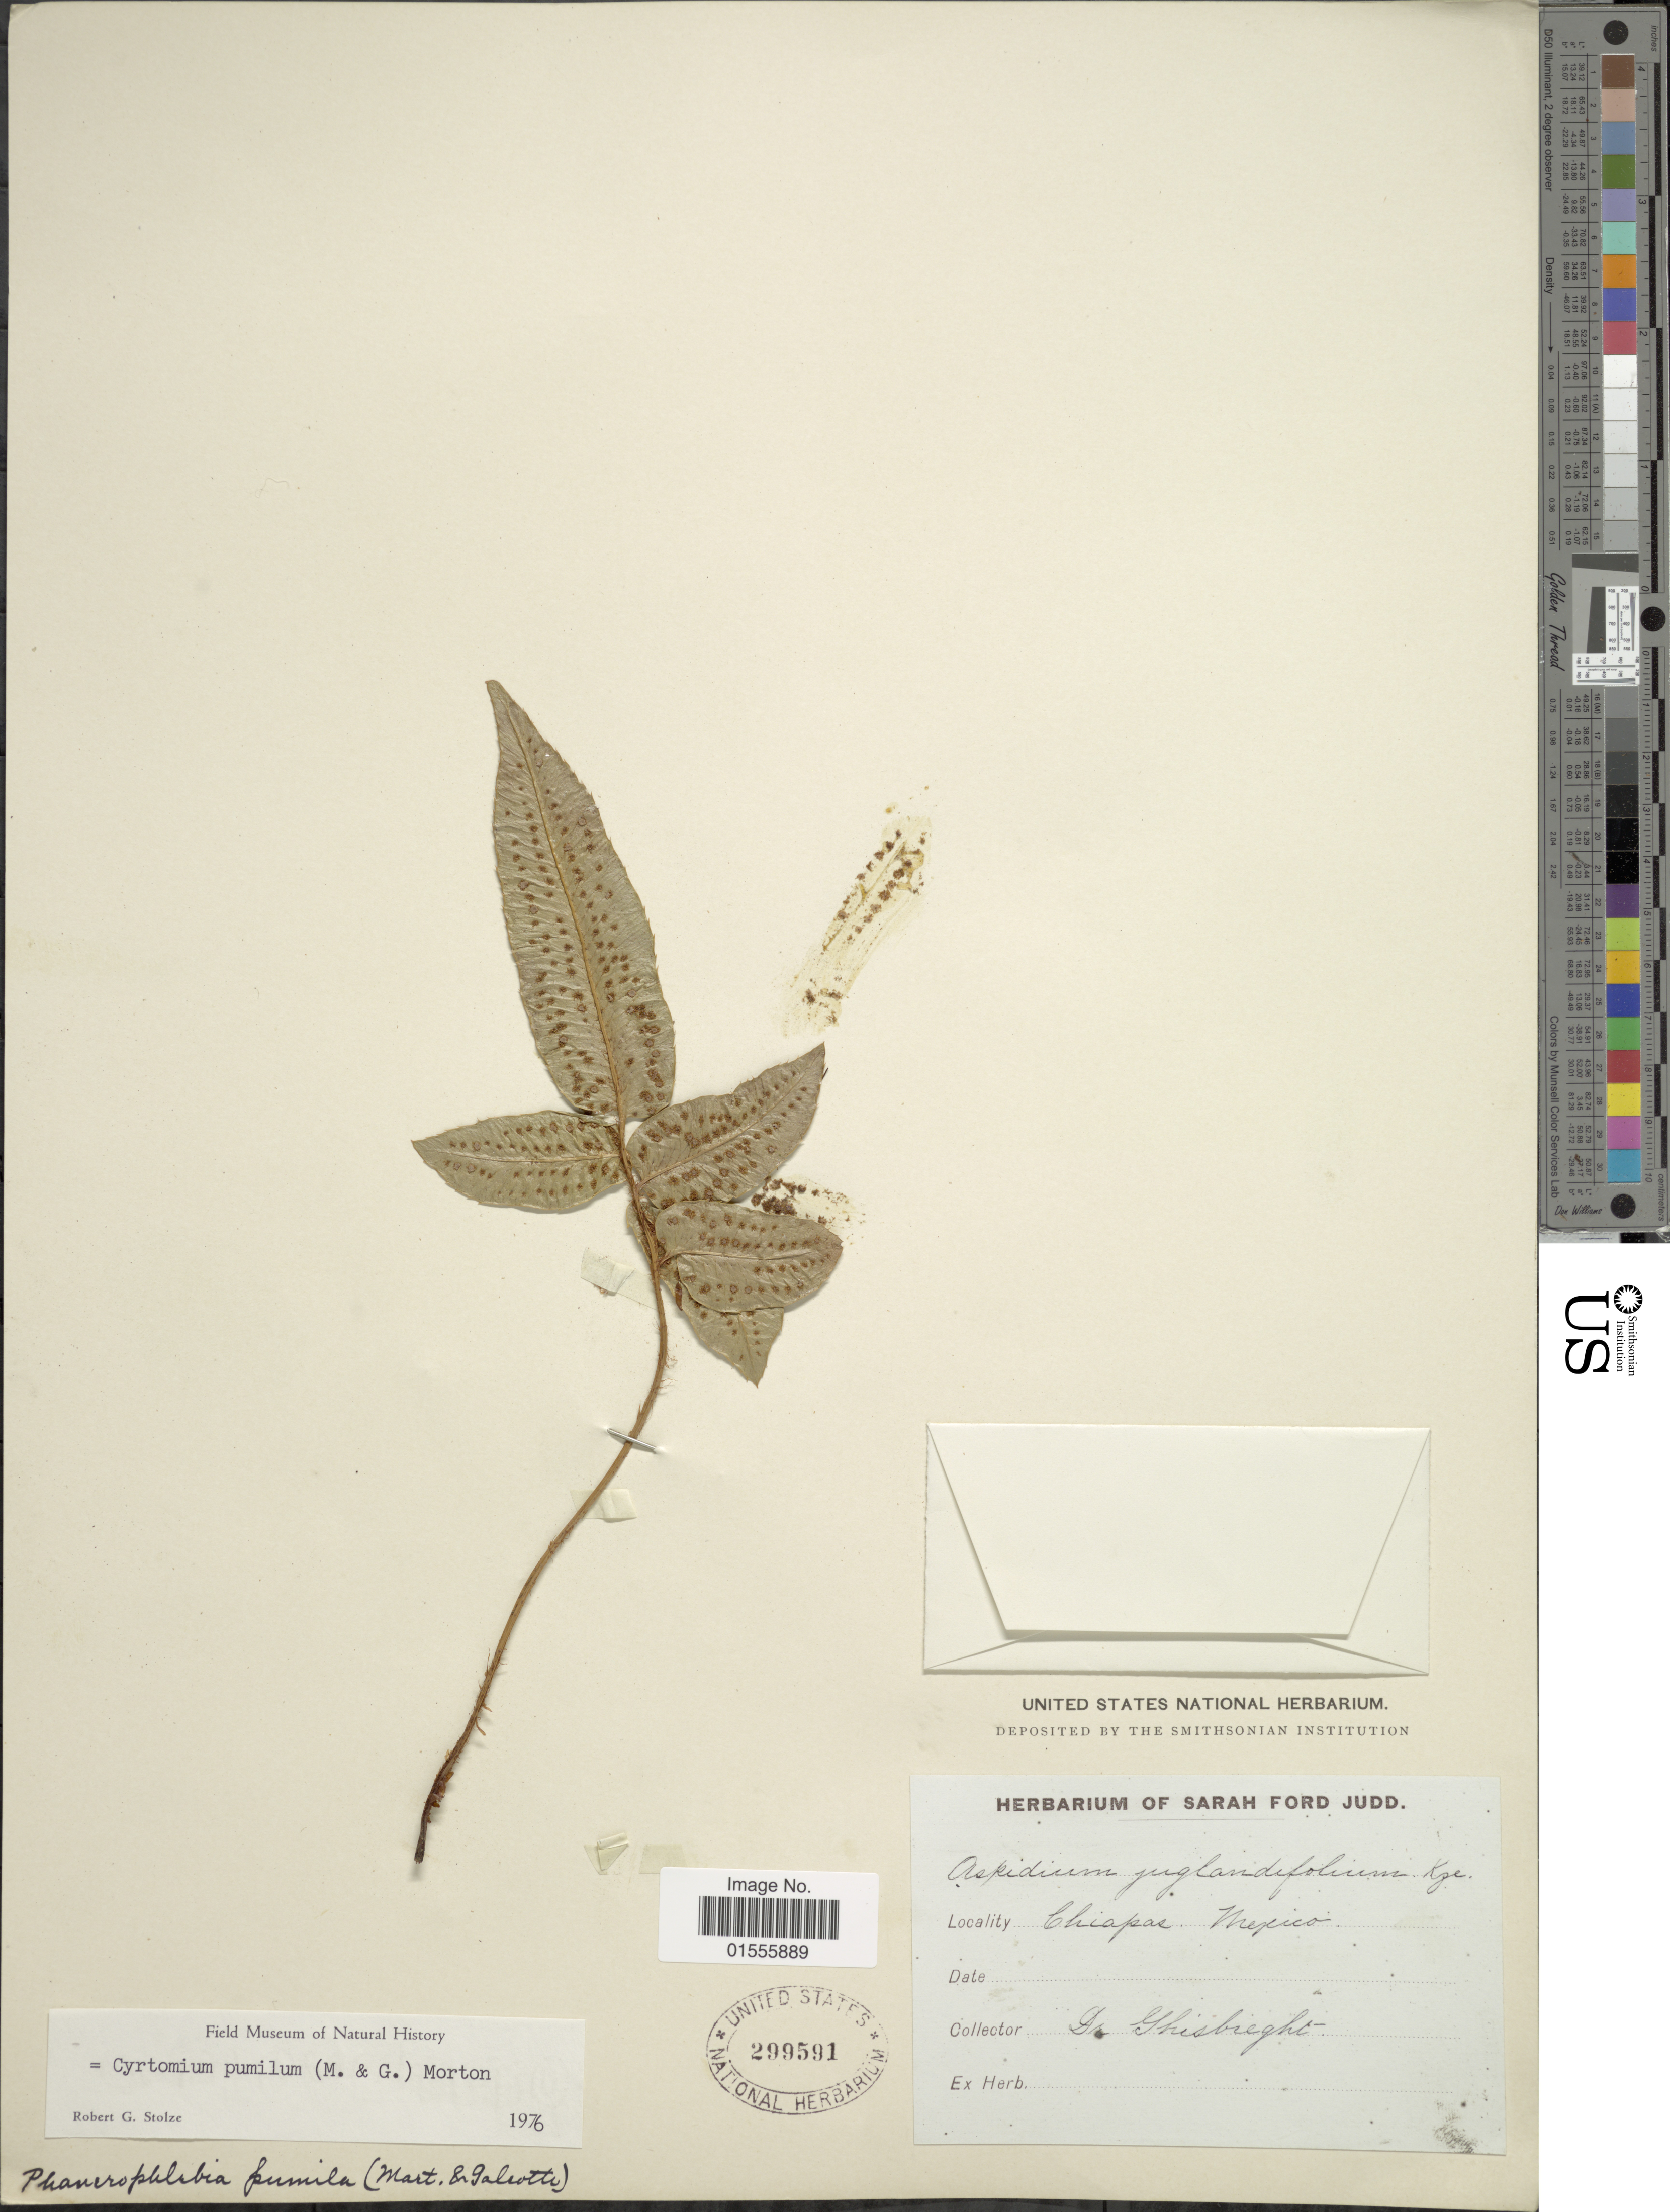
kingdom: Plantae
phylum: Tracheophyta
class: Polypodiopsida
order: Polypodiales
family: Dryopteridaceae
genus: Phanerophlebia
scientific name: Phanerophlebia pumila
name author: (Mart. & Galeotti) Fée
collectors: Ghisbreght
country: Mexico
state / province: Chiapas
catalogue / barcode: US 299591